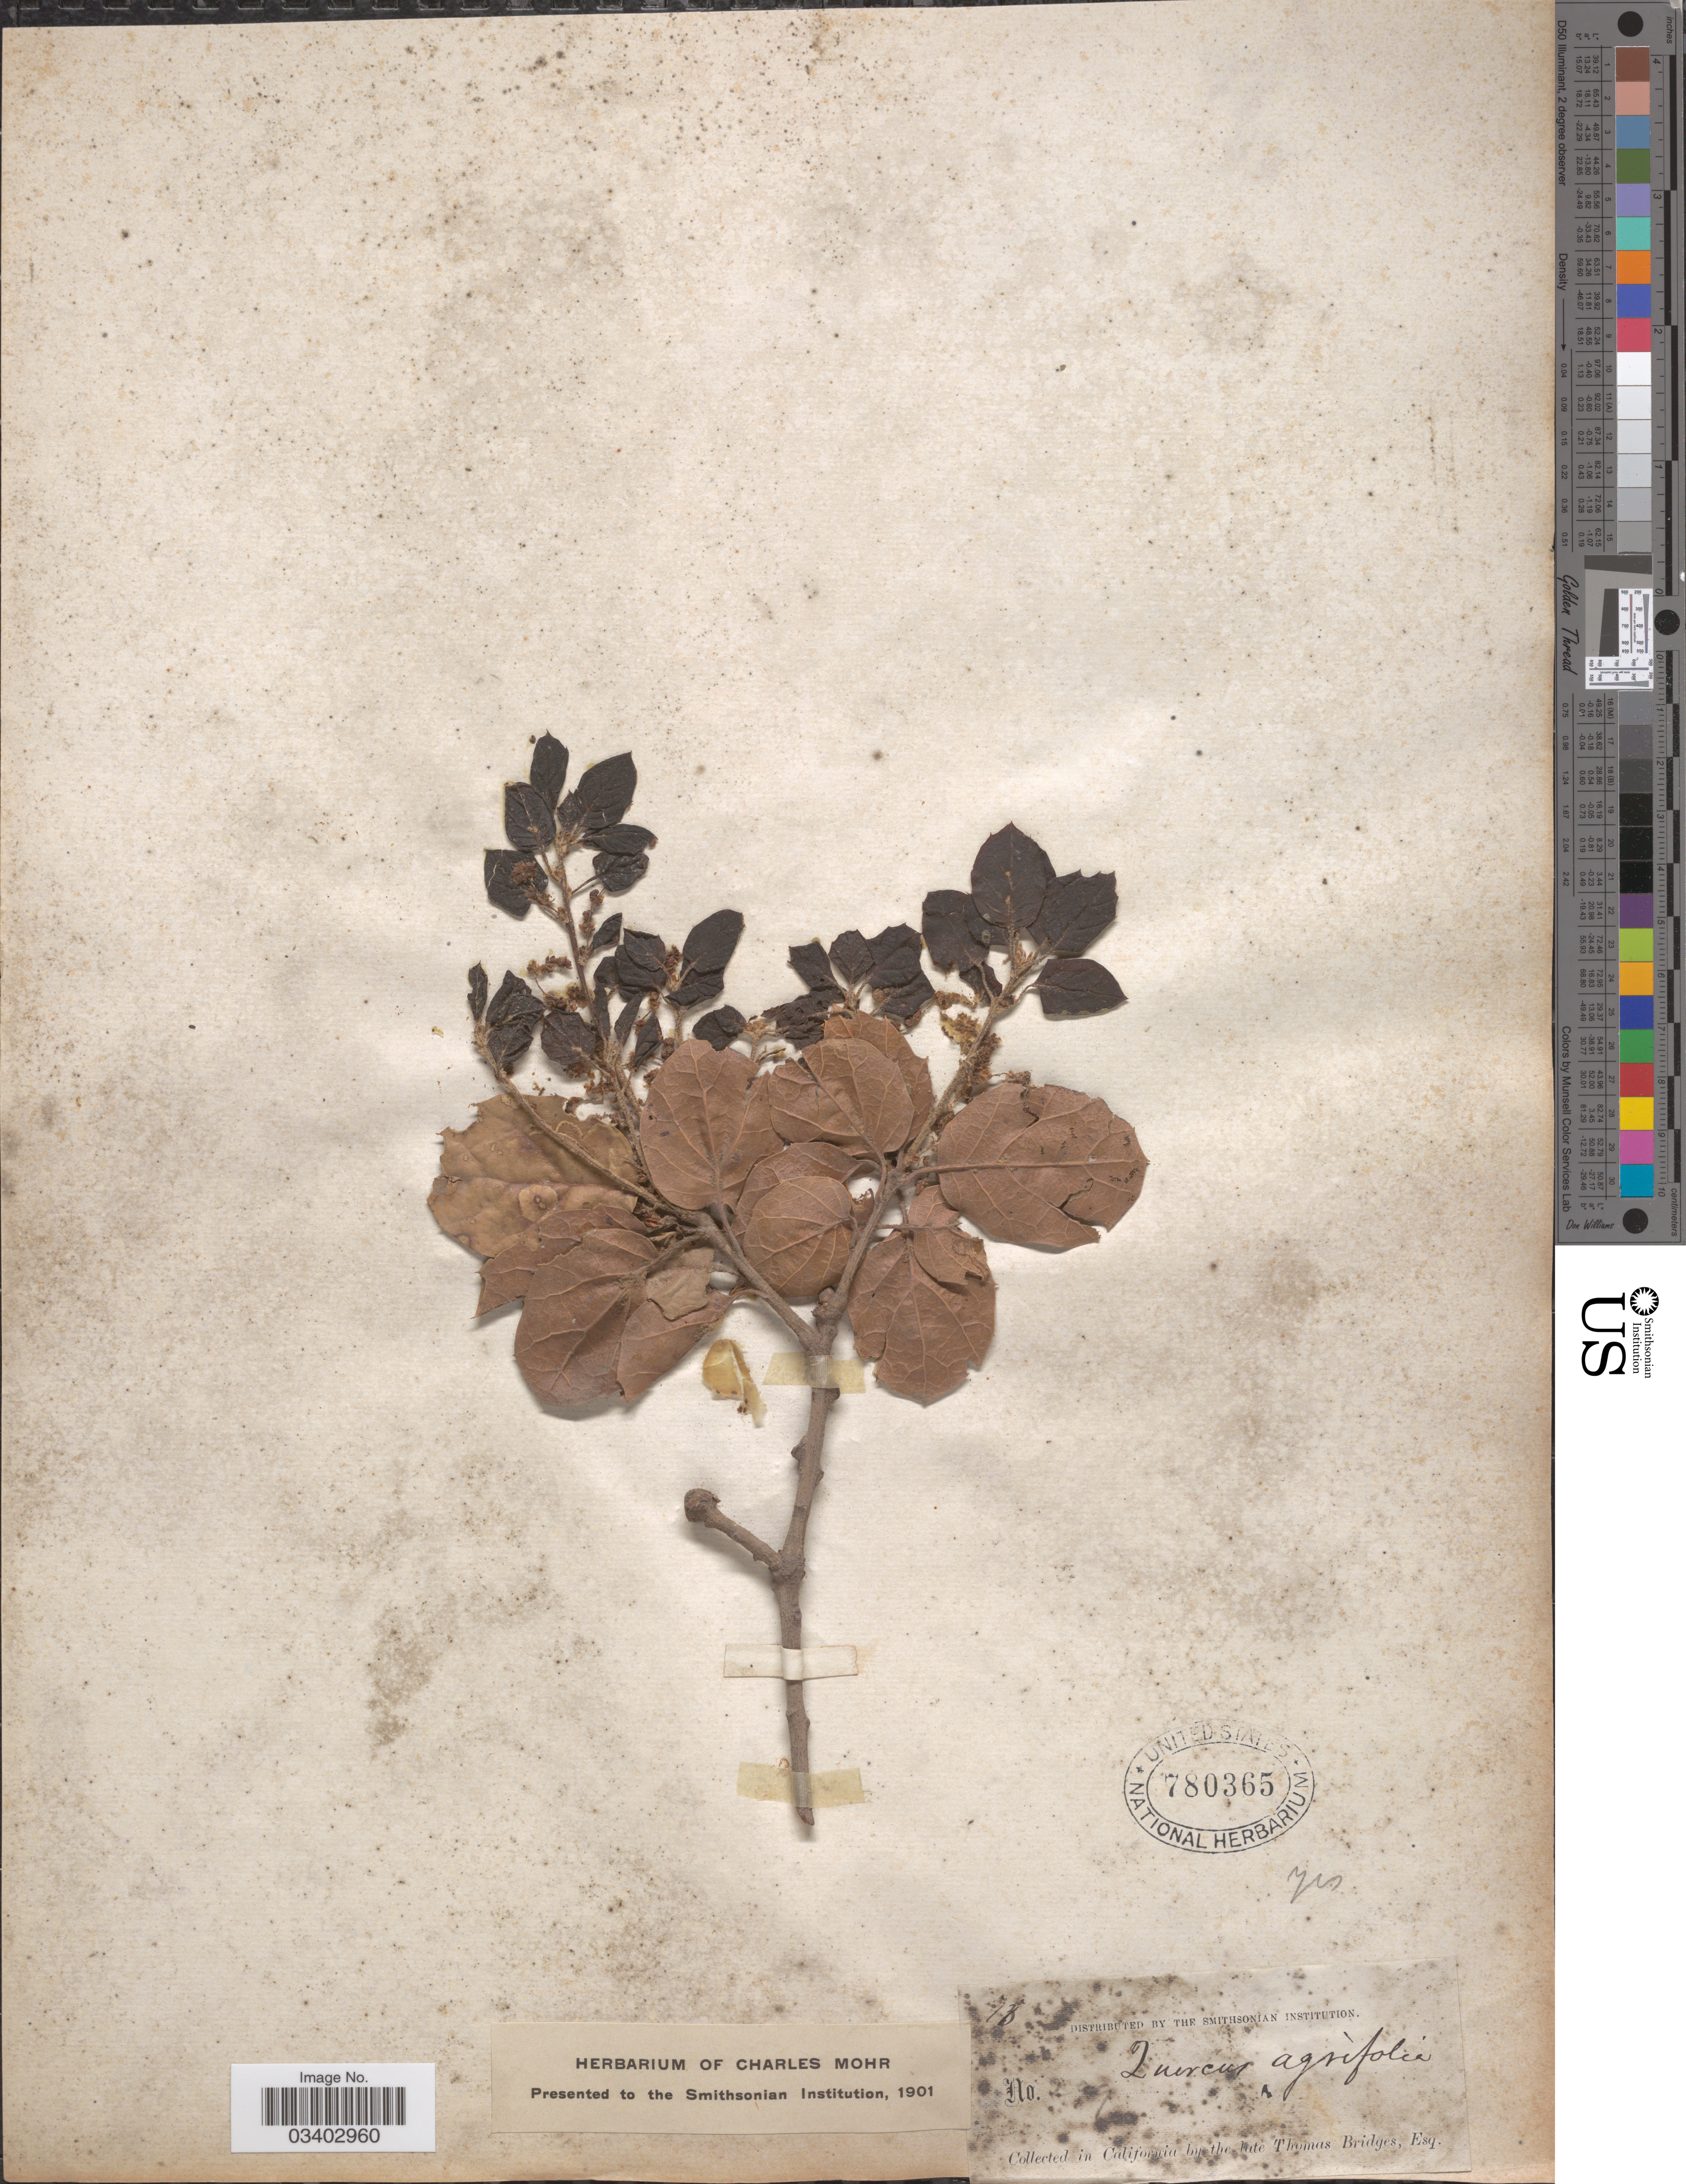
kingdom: Plantae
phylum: Tracheophyta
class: Magnoliopsida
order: Fagales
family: Fagaceae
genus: Quercus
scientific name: Quercus agrifolia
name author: Née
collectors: T. Bridges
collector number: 18*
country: United States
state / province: California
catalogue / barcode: US 780365